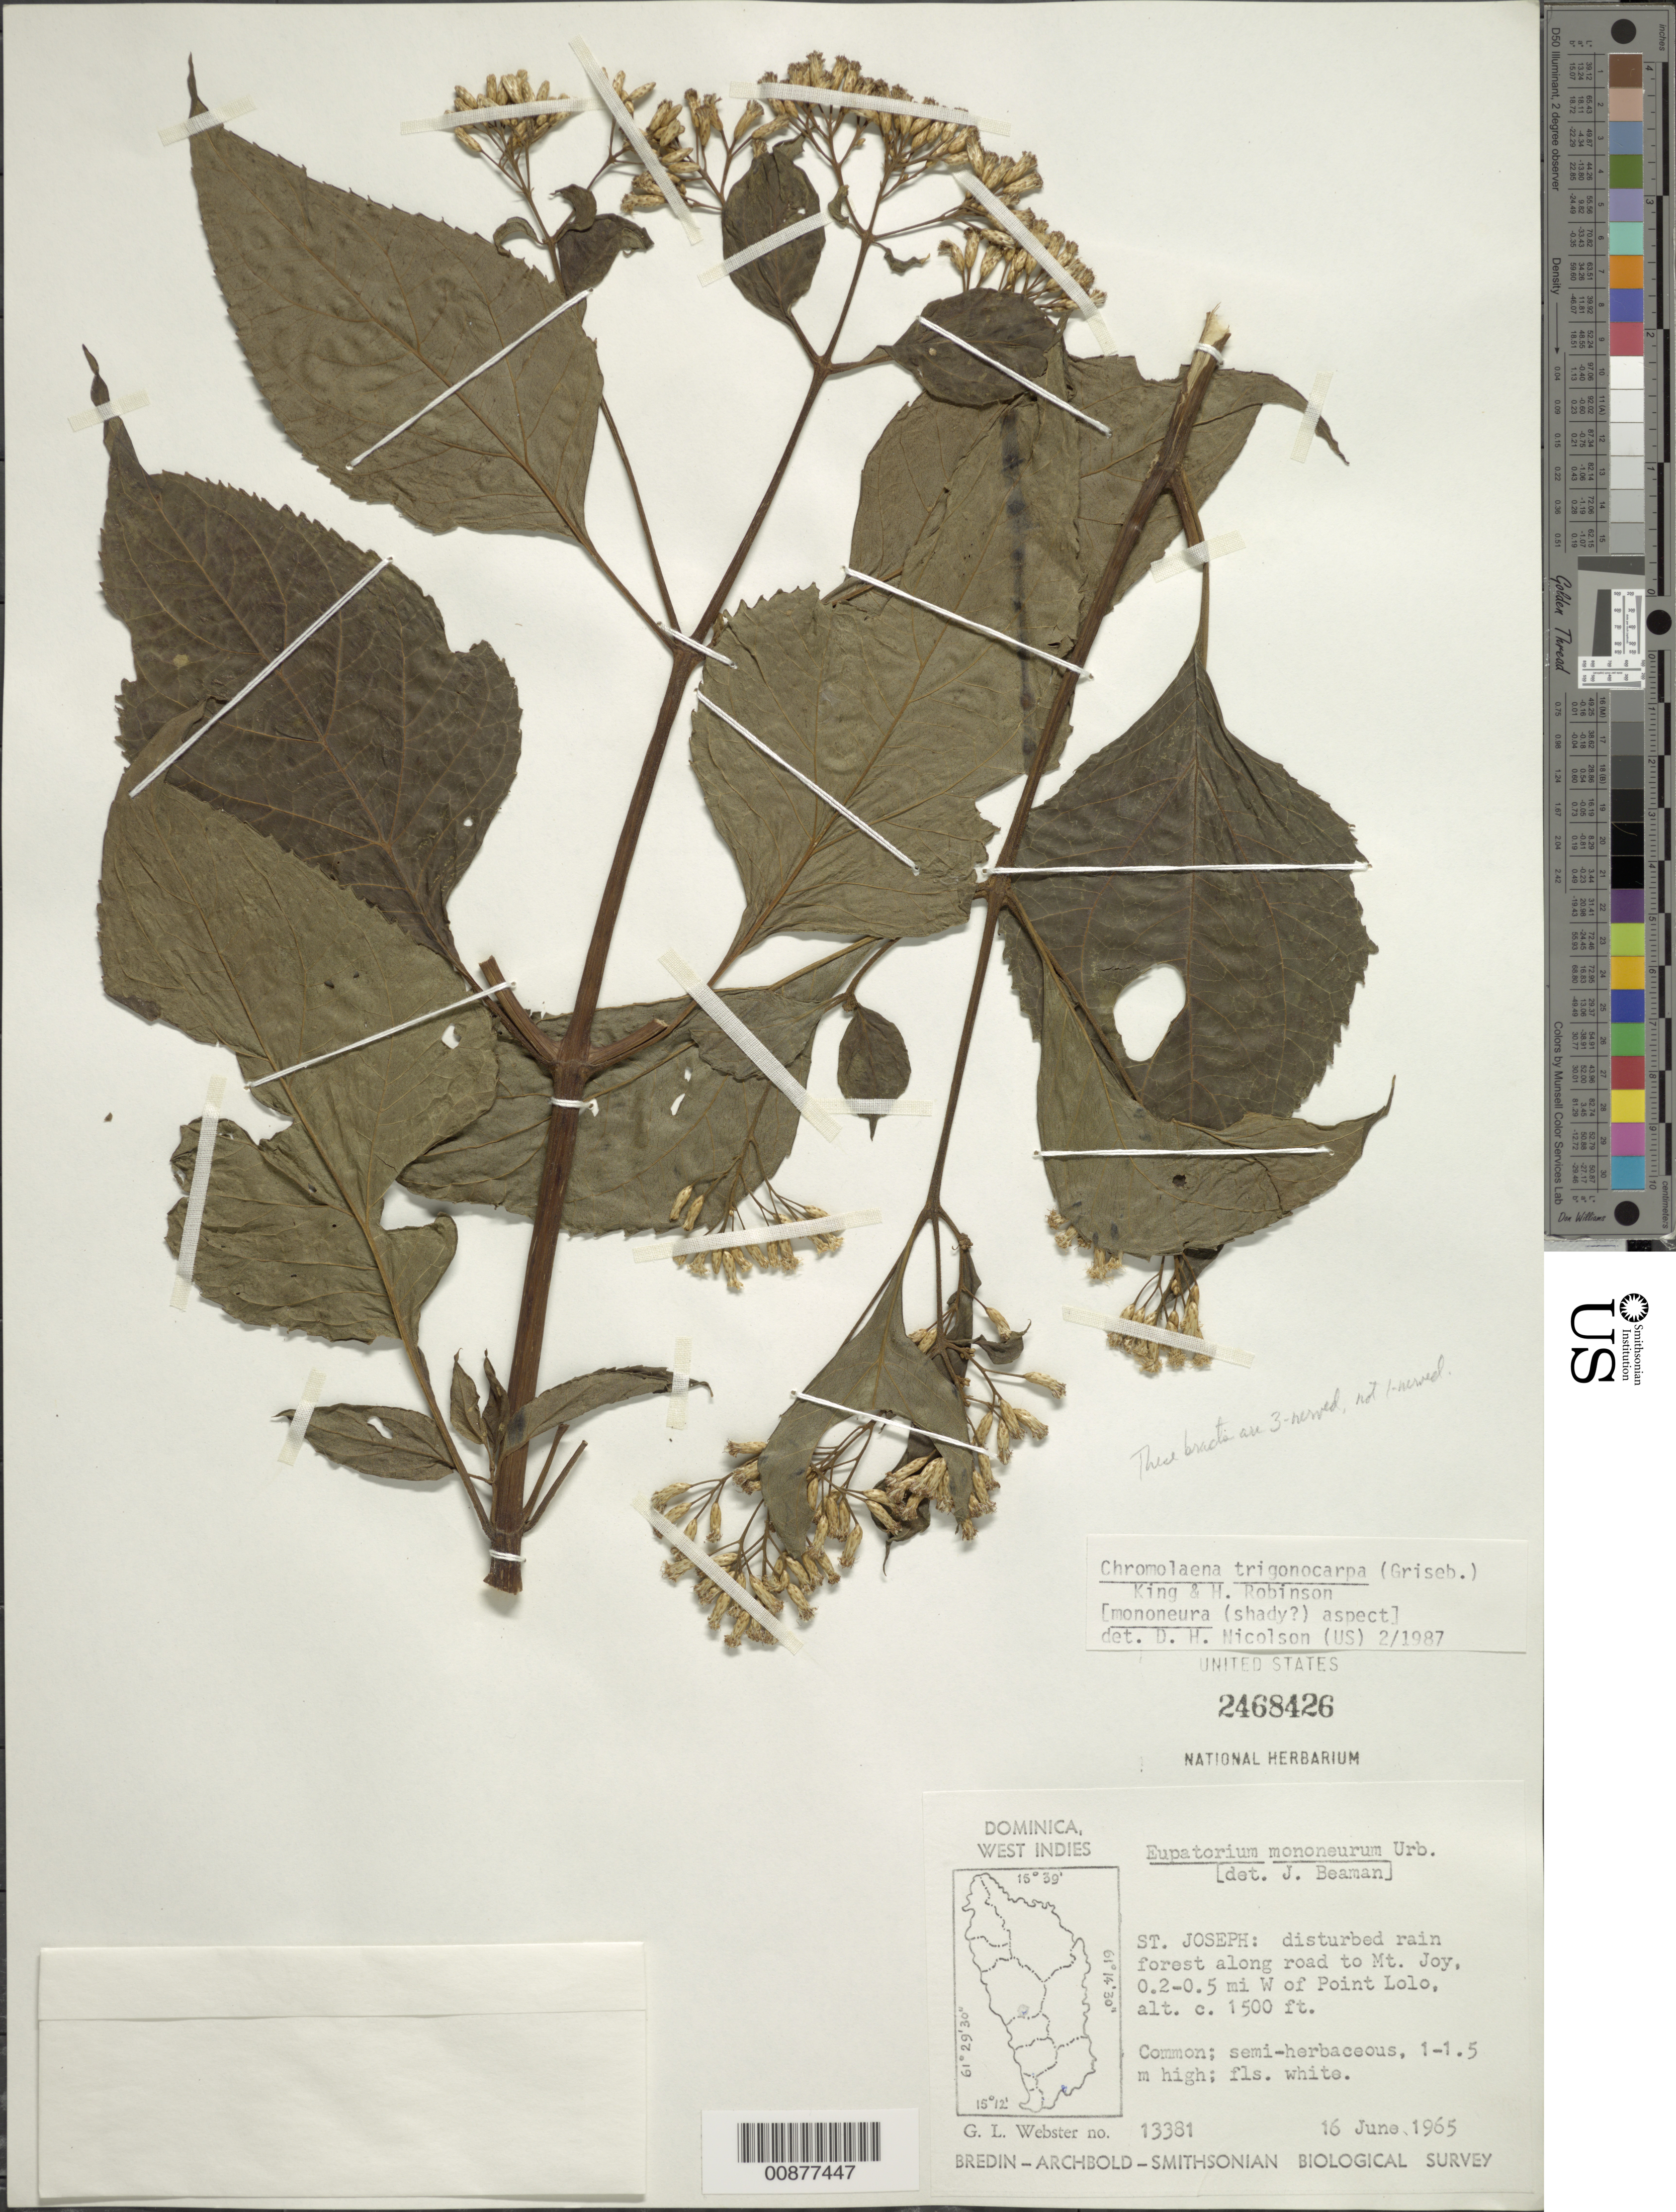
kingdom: Plantae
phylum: Tracheophyta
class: Magnoliopsida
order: Asterales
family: Asteraceae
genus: Chromolaena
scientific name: Chromolaena trigonocarpa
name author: (Griseb.) R.M. King & H. Rob.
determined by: Nicolson, Dan H.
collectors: G. L. Webster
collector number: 13381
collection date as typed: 16 Jun 1965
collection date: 1965-06-16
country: Dominica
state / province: St. Joseph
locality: Forest along road to Mt. Joy, 0.2-0.5 mi. W of Point Lolo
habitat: Disturbed rainforest along road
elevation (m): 457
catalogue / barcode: US 2468426